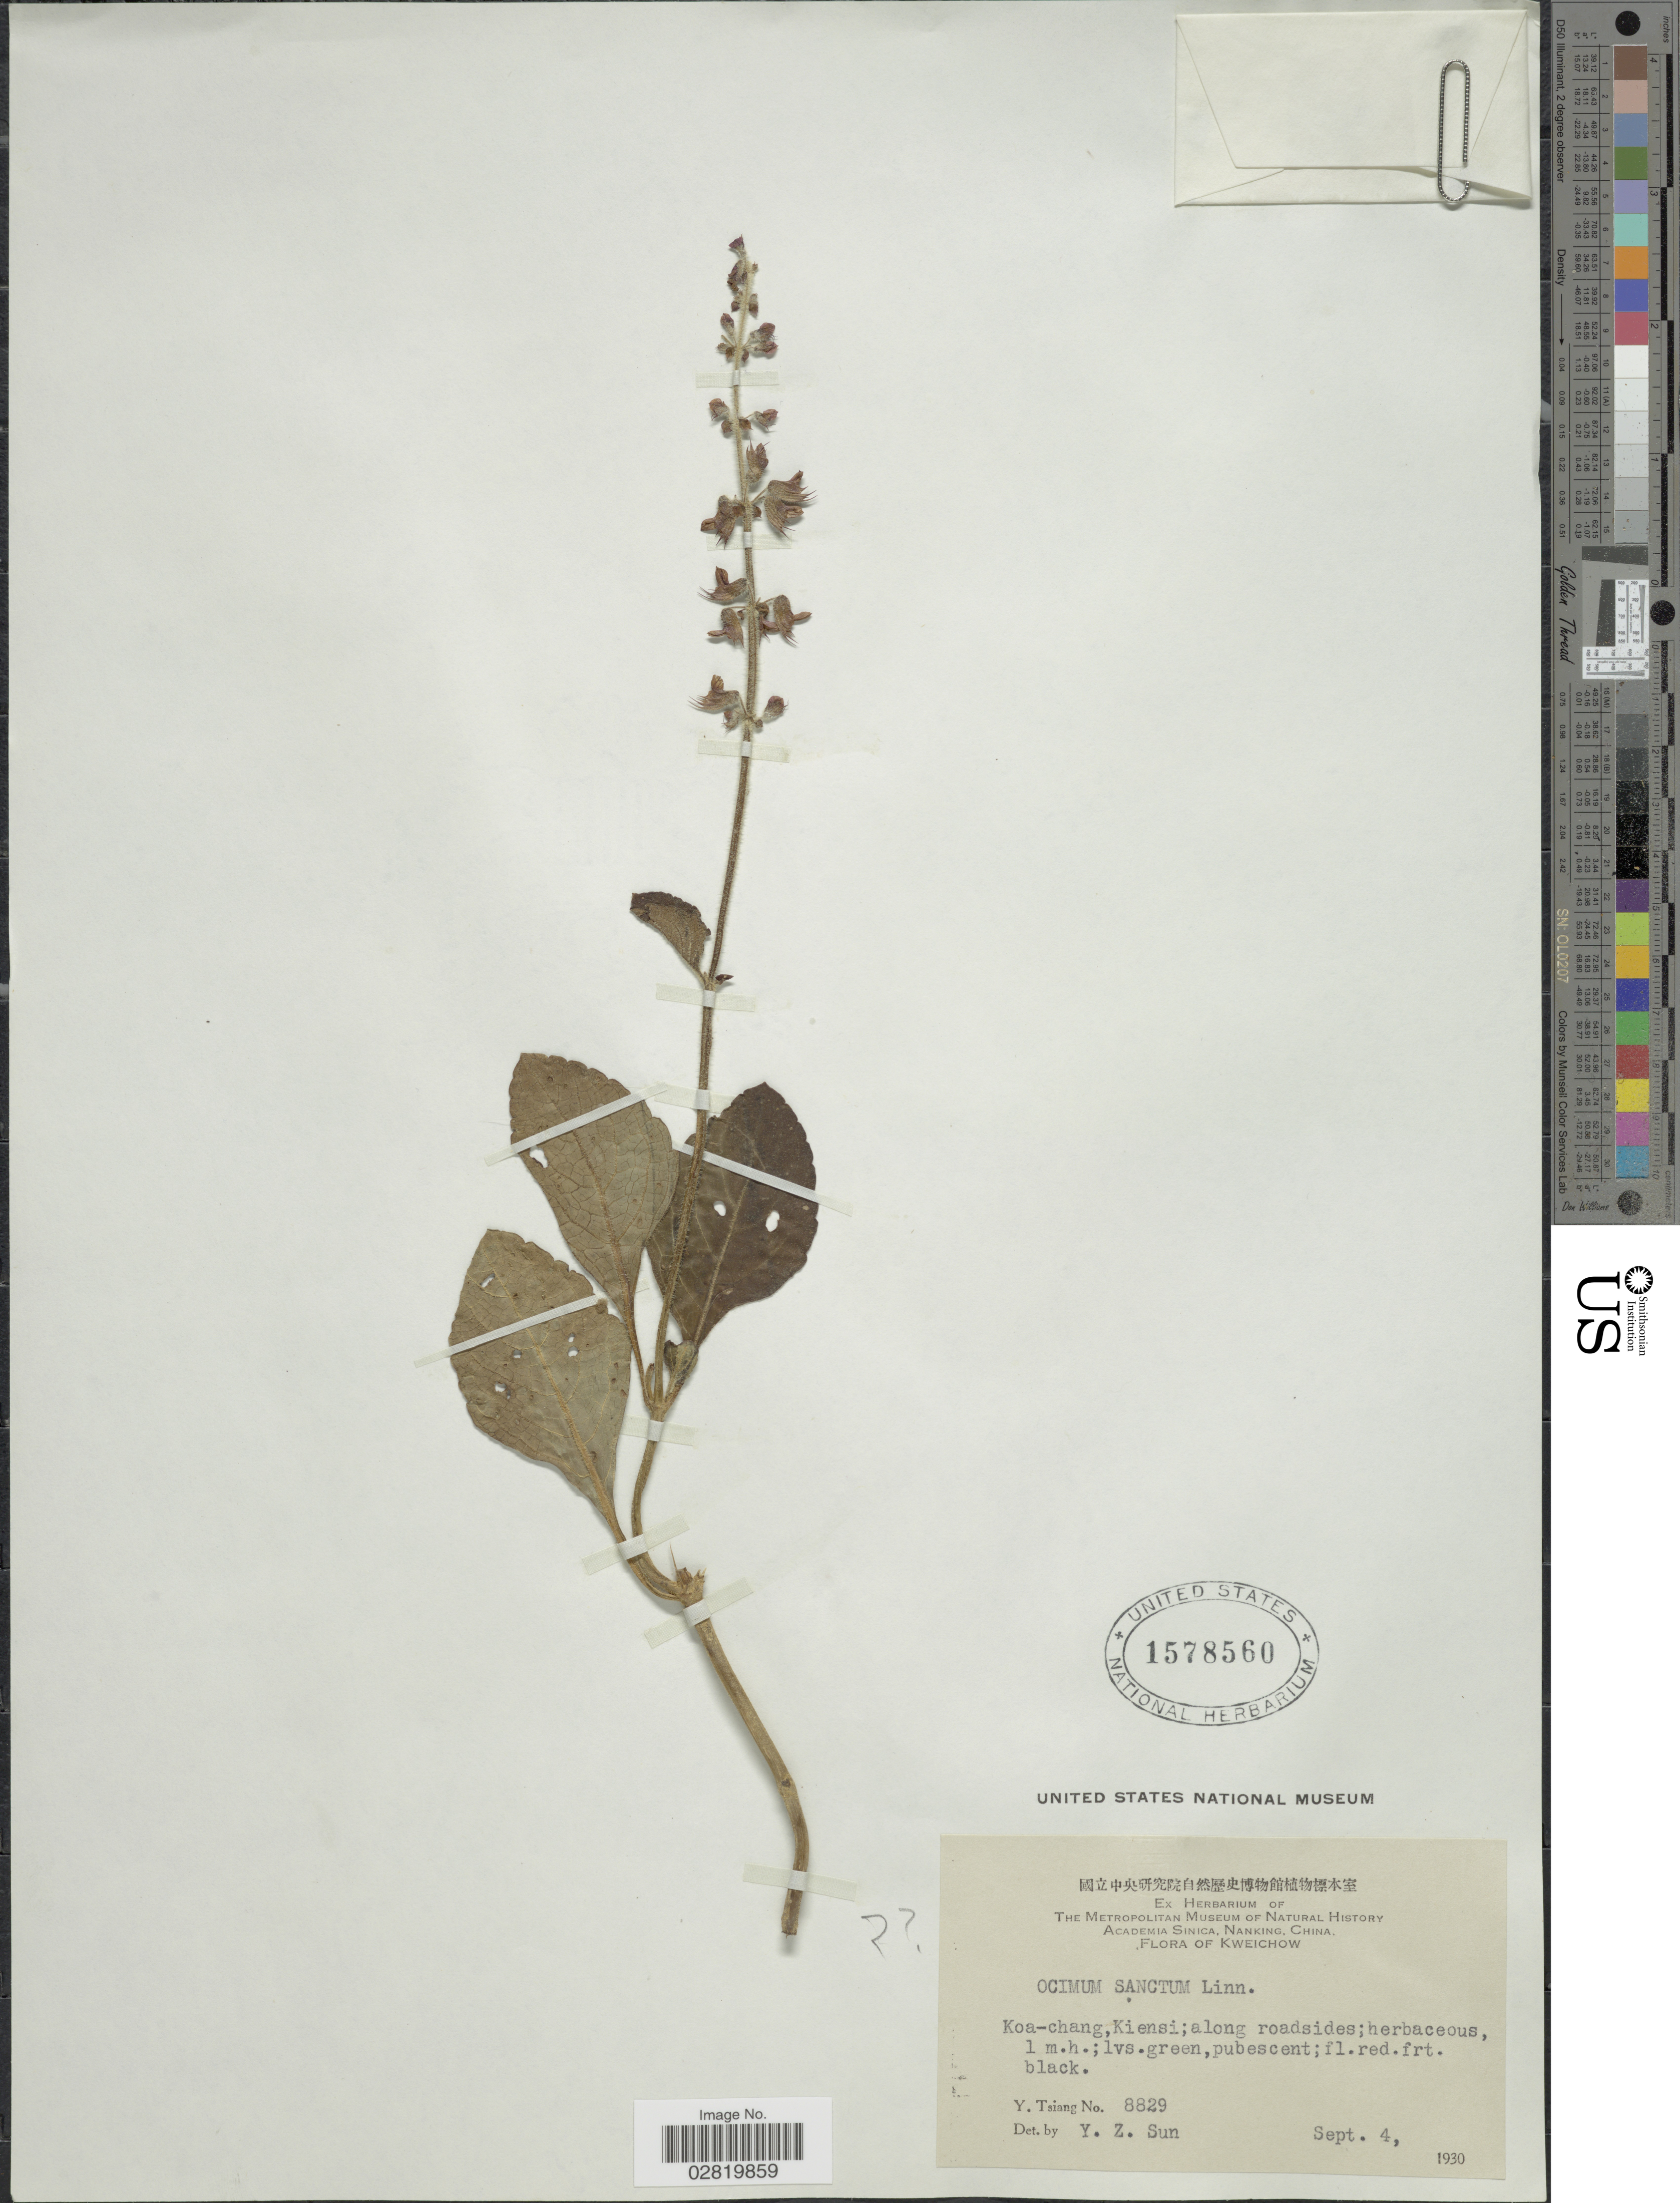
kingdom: Plantae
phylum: Tracheophyta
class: Magnoliopsida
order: Lamiales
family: Lamiaceae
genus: Ocimum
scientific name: Ocimum sanctum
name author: L.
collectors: Y. Tsiang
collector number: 8829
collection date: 1930-09-04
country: China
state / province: Guizhou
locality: Kweichow, Koa-chang, Kiensi; along roadside.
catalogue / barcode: US 1578560